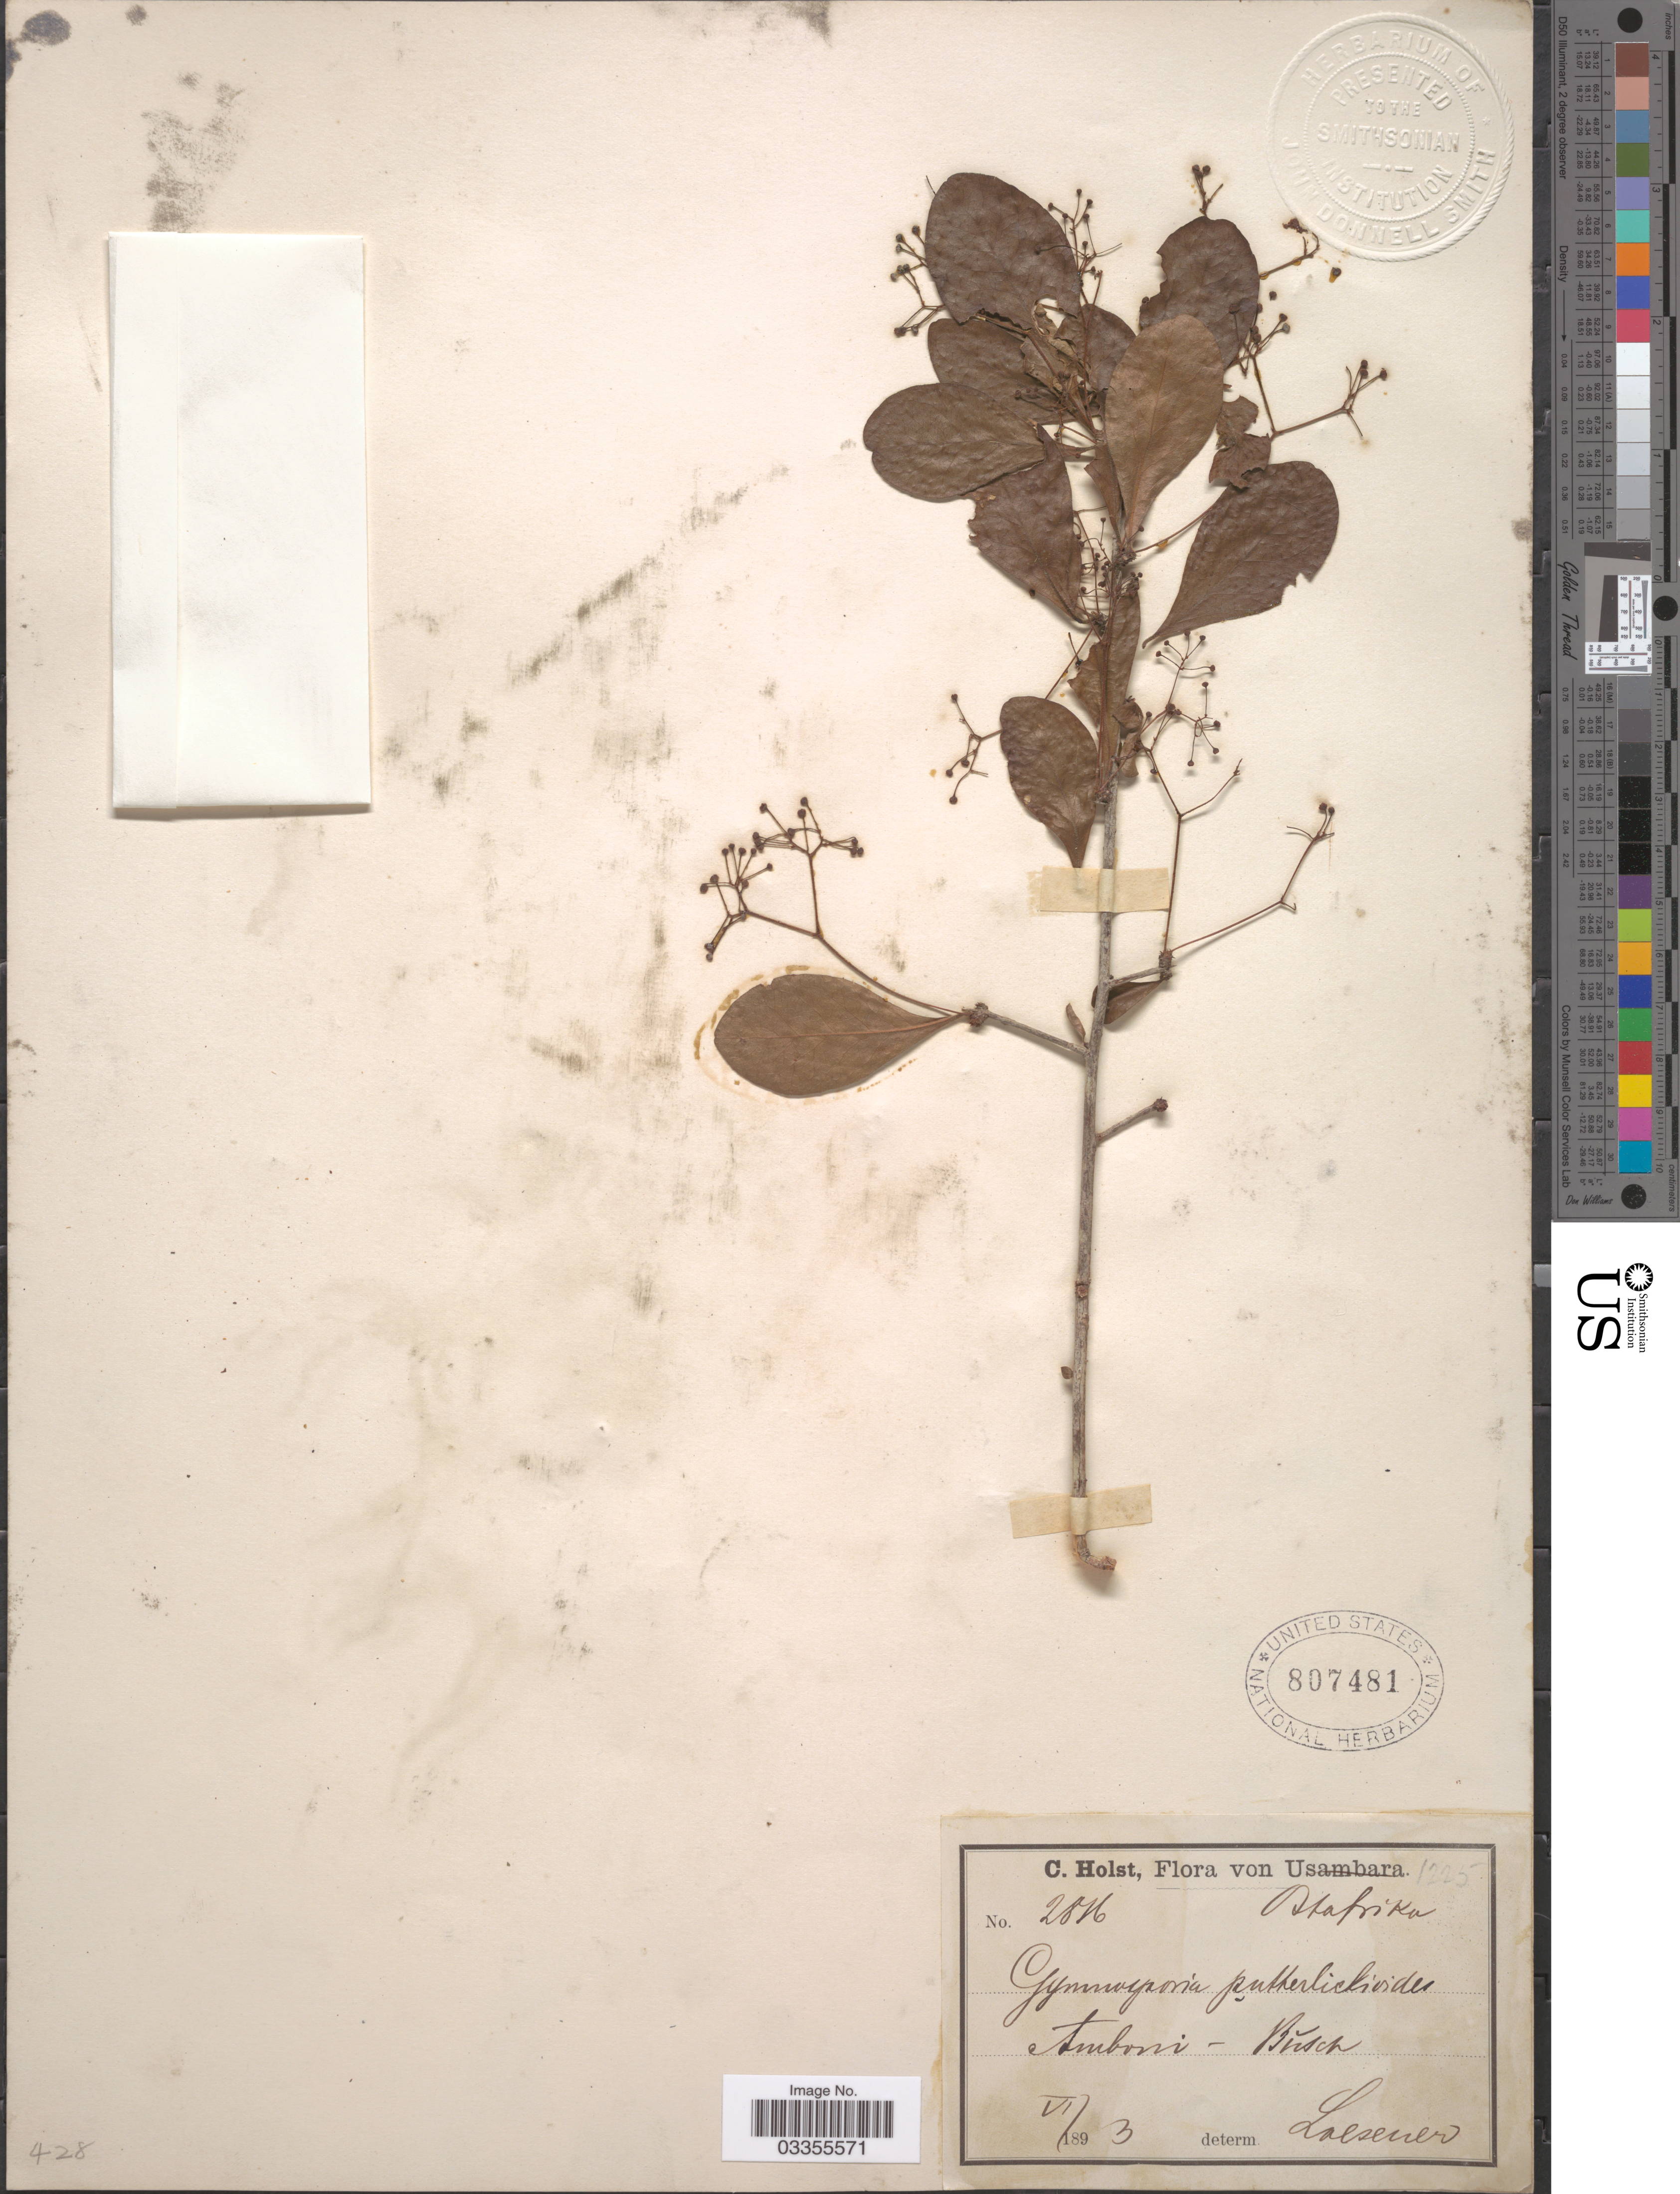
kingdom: Plantae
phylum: Tracheophyta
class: Magnoliopsida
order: Celastrales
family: Celastraceae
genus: Gymnosporia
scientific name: Gymnosporia putterlickioides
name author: Loes.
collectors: C. H. Holst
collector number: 2816*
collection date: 1893-06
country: Tanzania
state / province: Tanga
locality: Ostafrika. Amboni - Büsche.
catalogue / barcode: US 807481